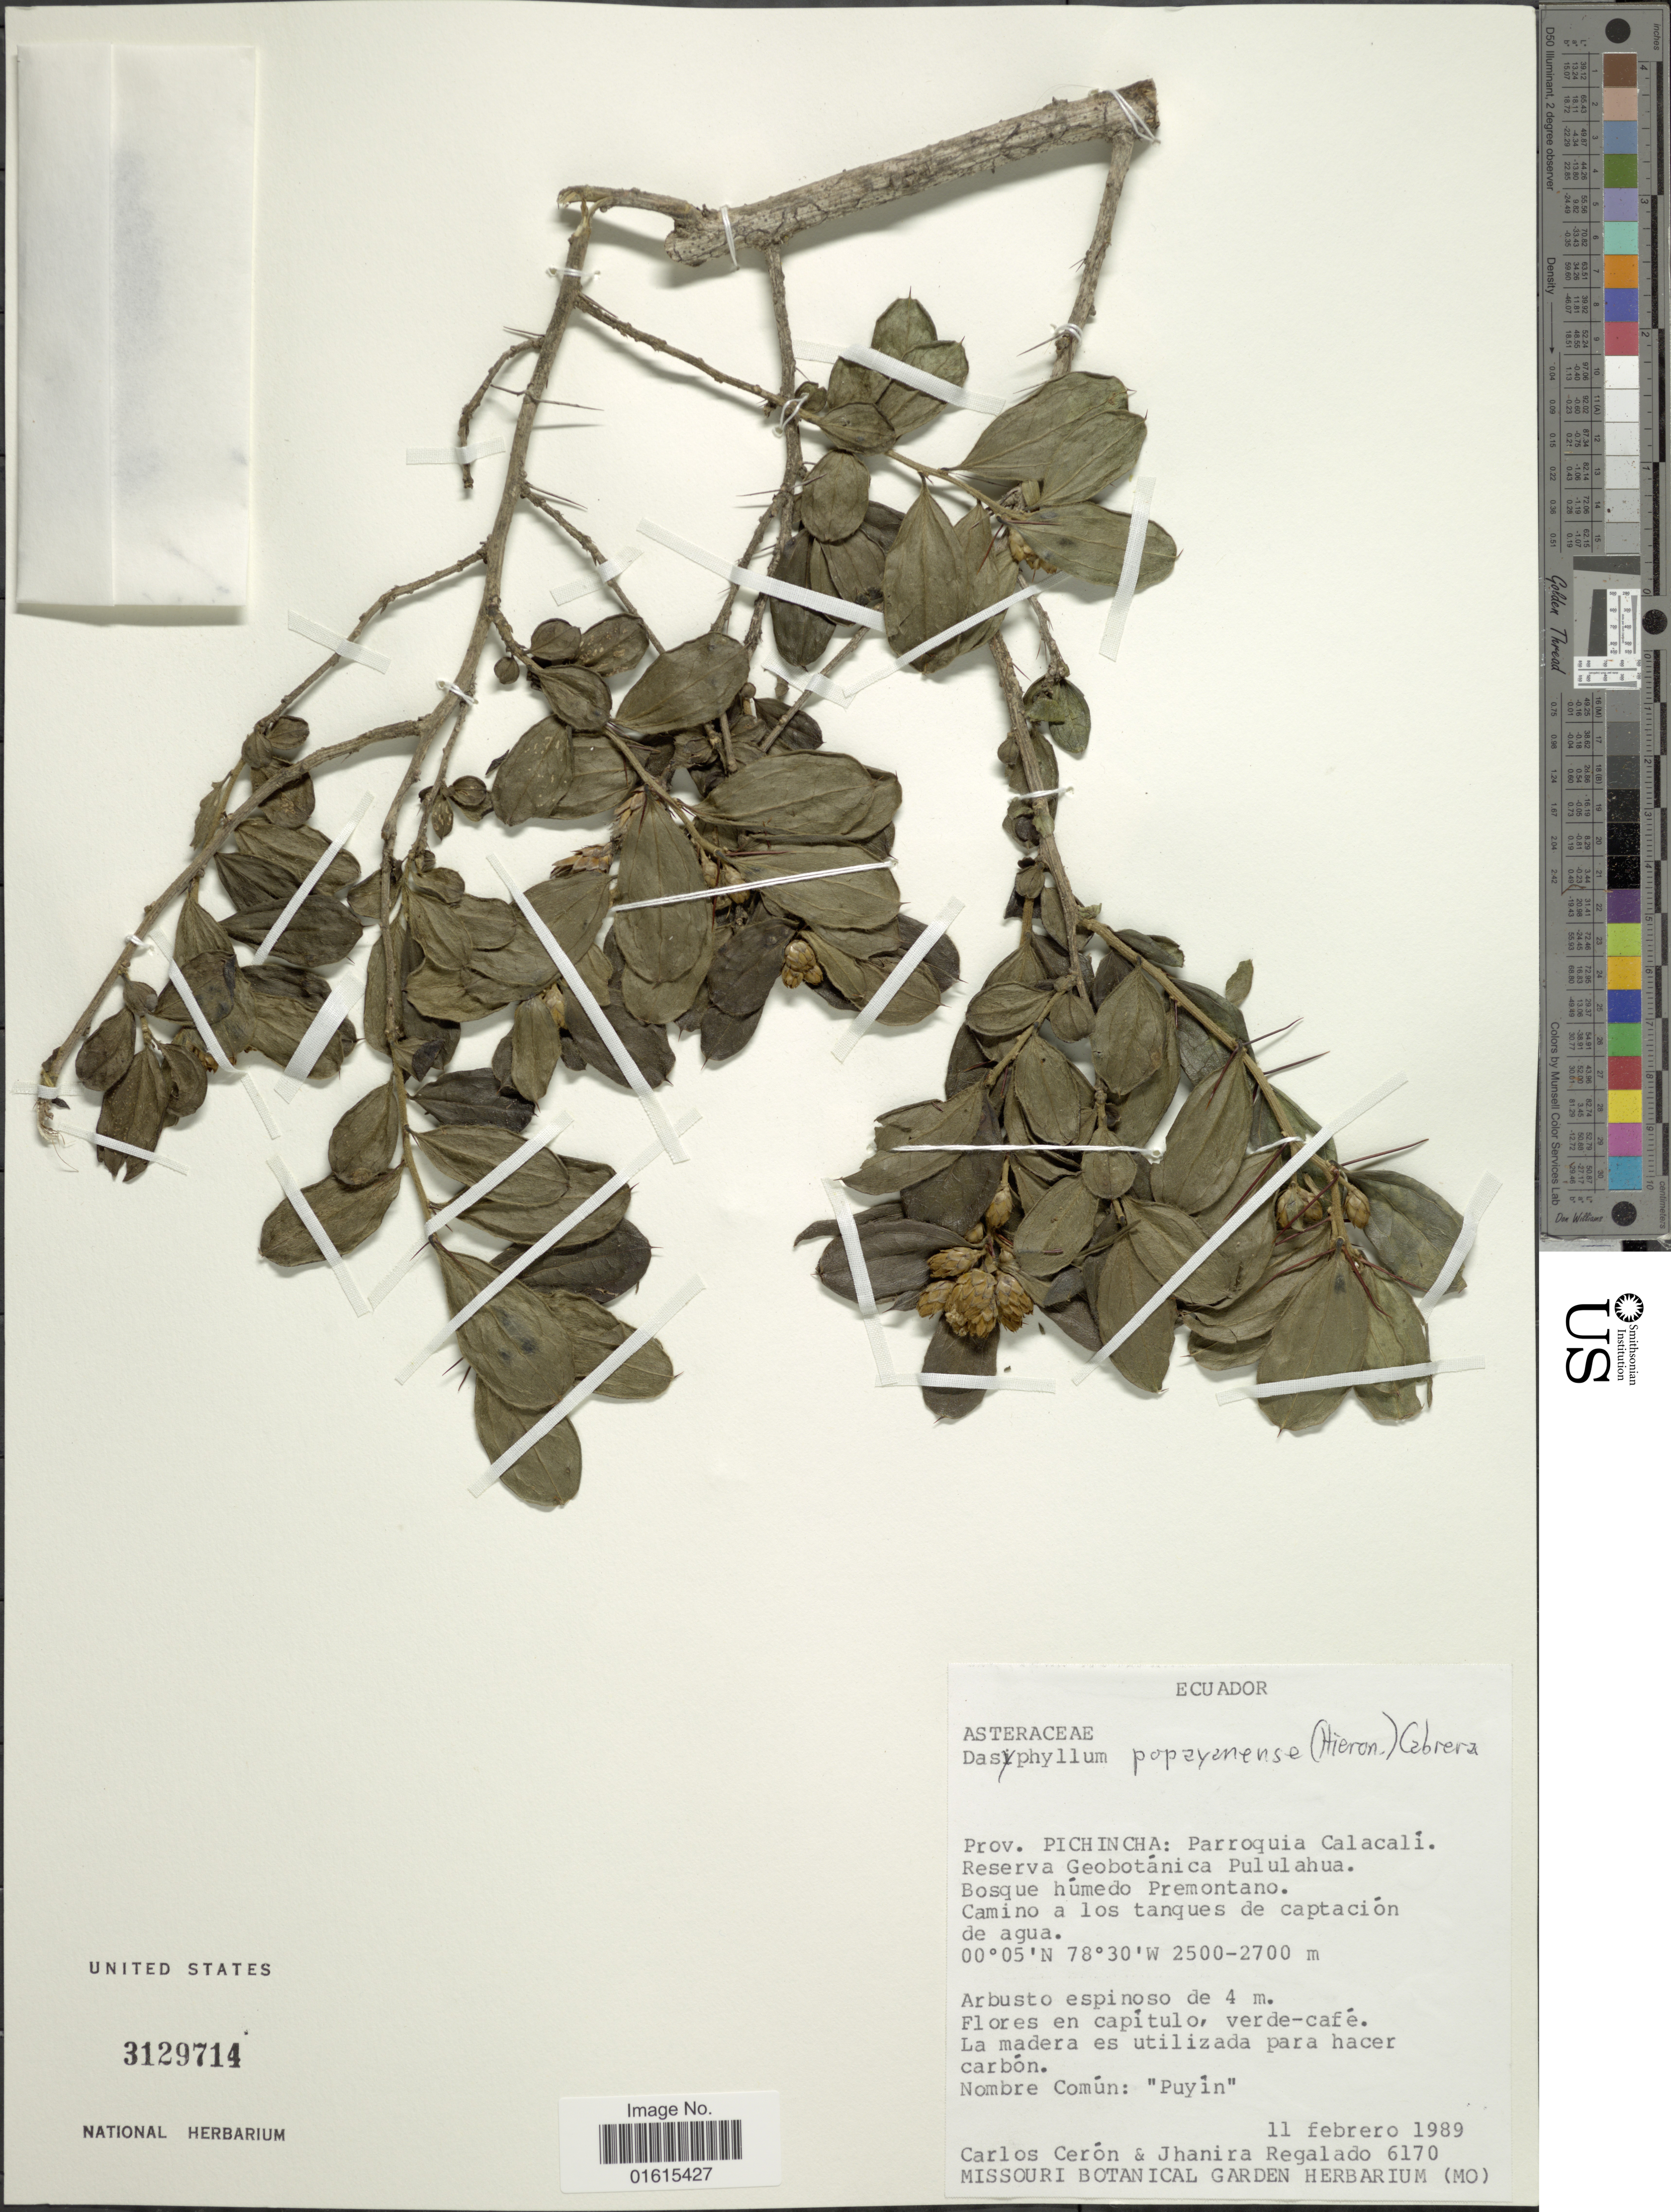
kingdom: Plantae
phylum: Tracheophyta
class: Magnoliopsida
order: Asterales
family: Asteraceae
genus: Dasyphyllum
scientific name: Dasyphyllum popayanense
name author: (Hieron.) Cabrera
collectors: C. E. Cerón M. & J. Regalado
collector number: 6170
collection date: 1989-02-11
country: Ecuador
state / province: Pichincha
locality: Prov. Pichincha, Parroquia Calacali, Reserva Geobotanica Pululahua, Bosque humedo Premontano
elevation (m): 2500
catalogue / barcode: US 3129714